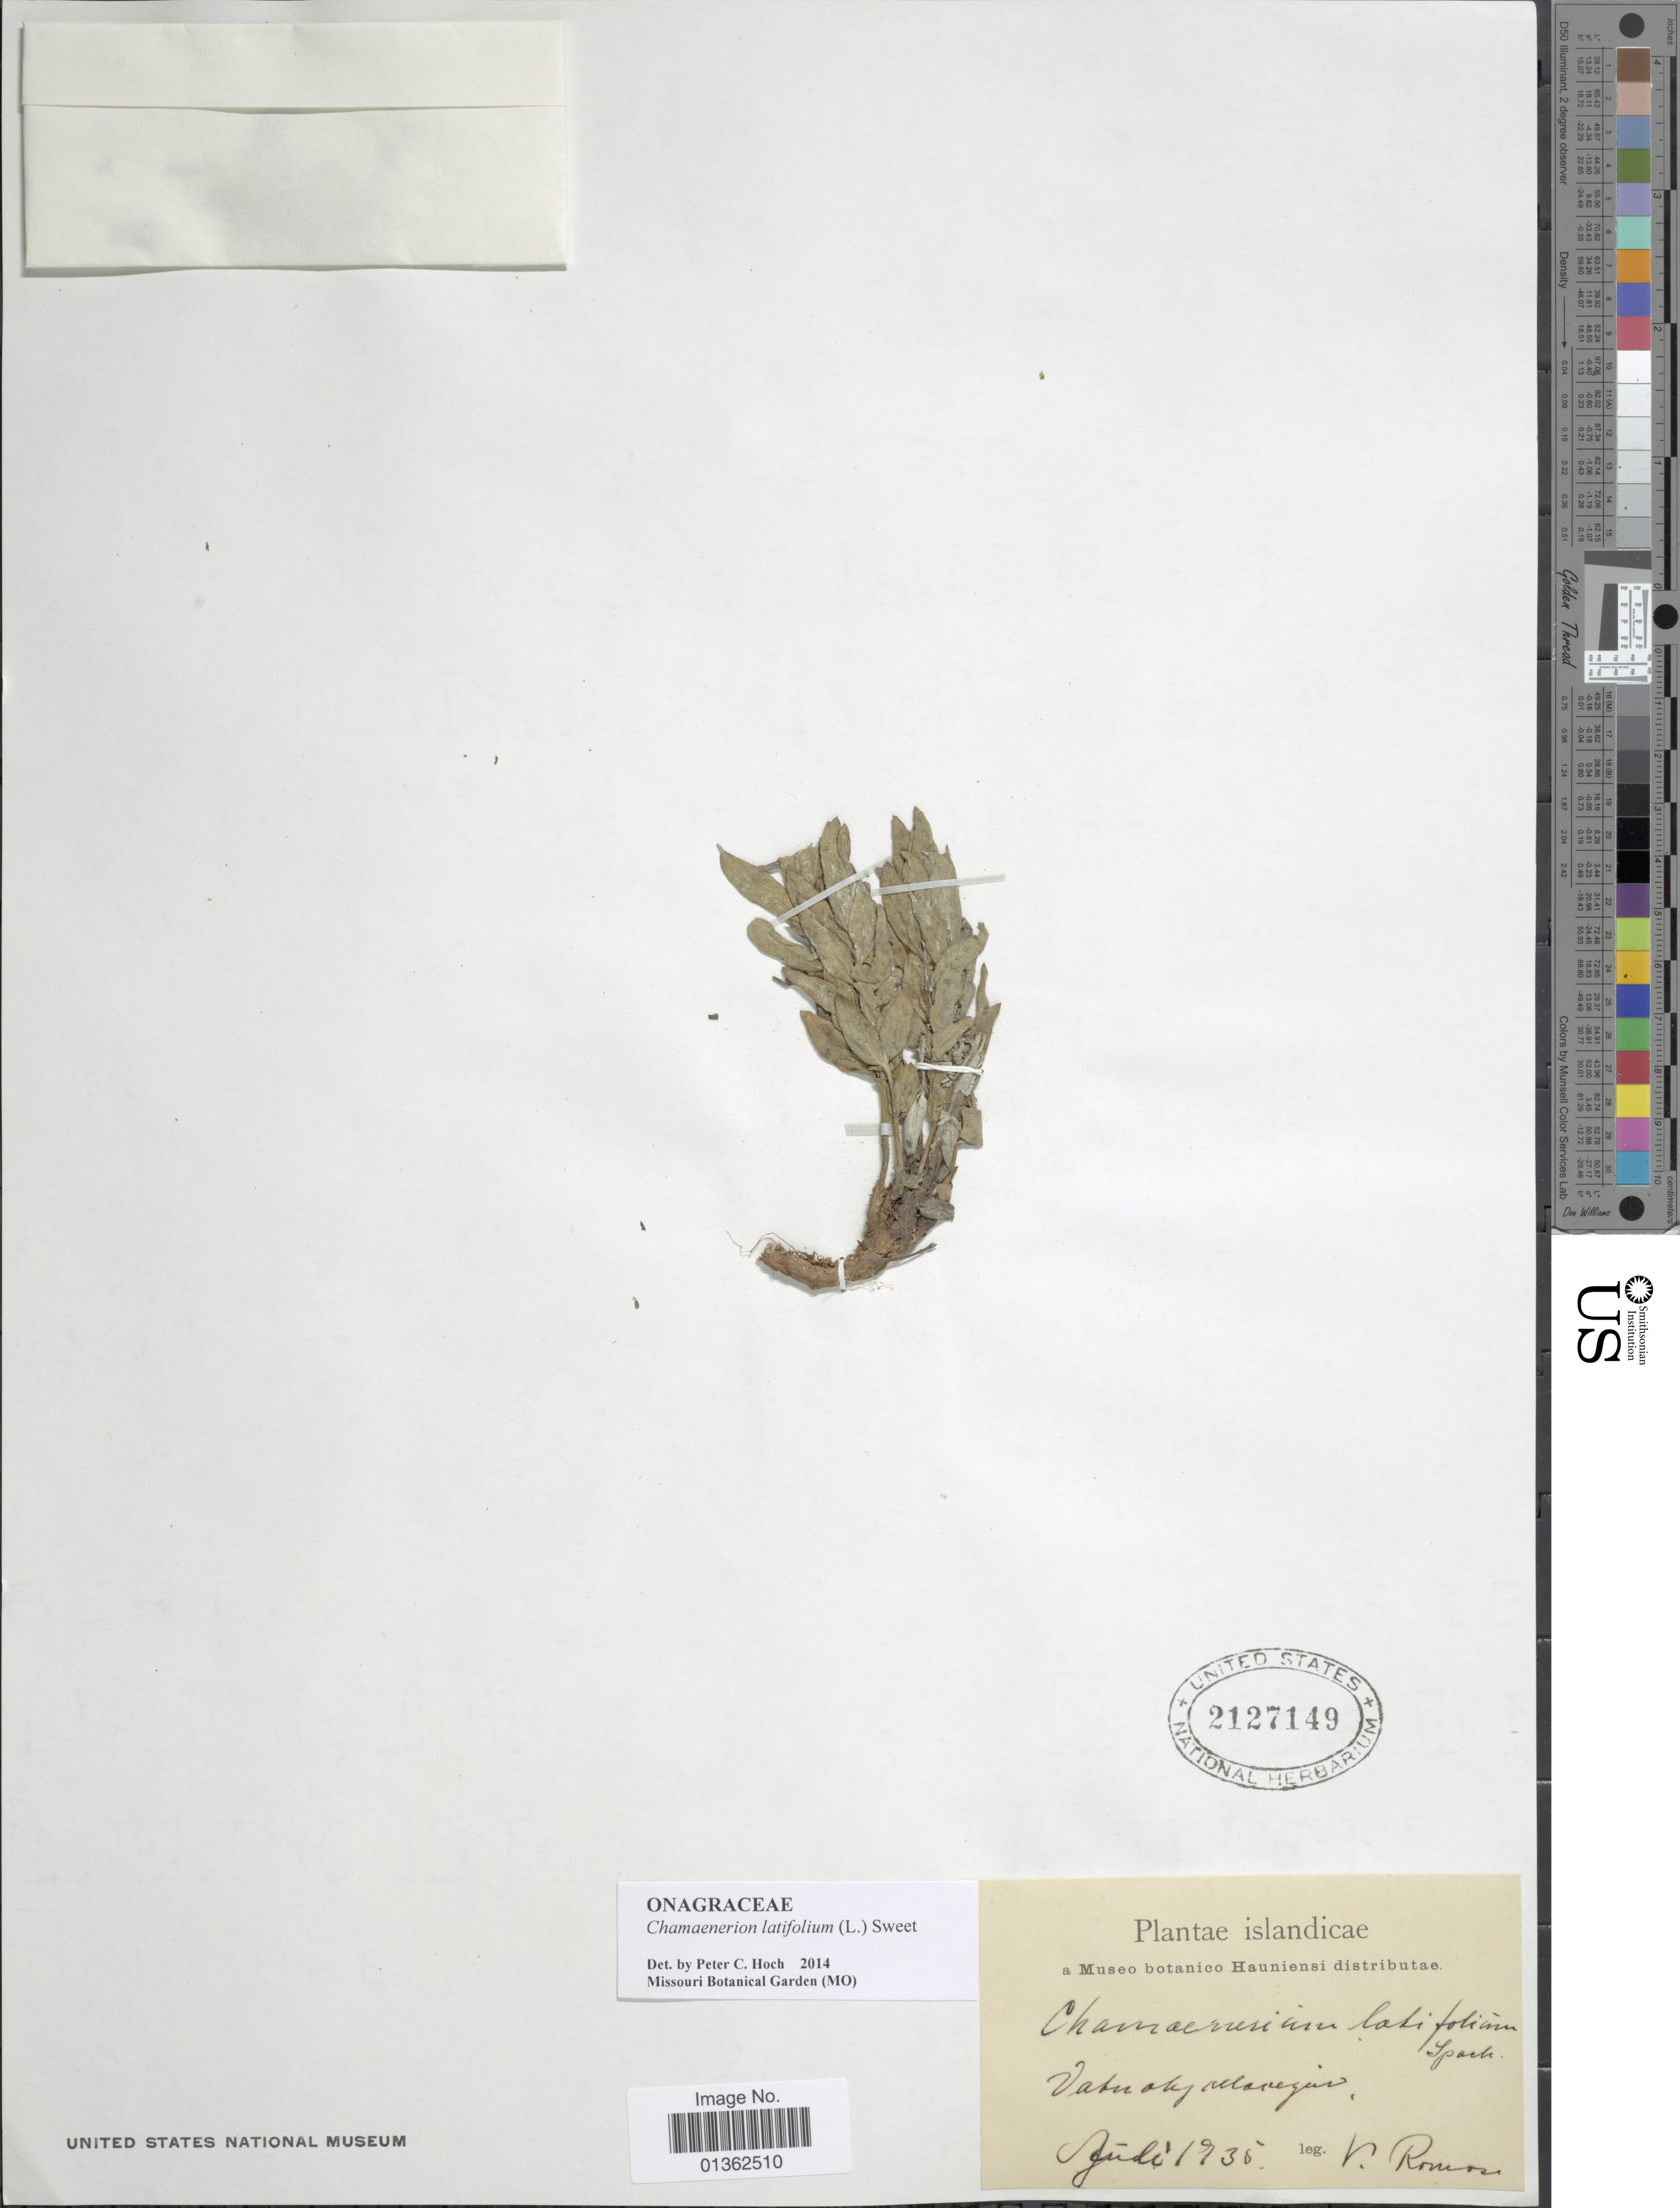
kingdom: Plantae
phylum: Tracheophyta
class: Magnoliopsida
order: Myrtales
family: Onagraceae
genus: Chamaenerion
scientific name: Chamaenerion latifolium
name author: (L.) Th. Fr. & Lange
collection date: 1935-07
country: Iceland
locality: Vabu ohj allavegui. [interpreted]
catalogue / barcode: US 2127149